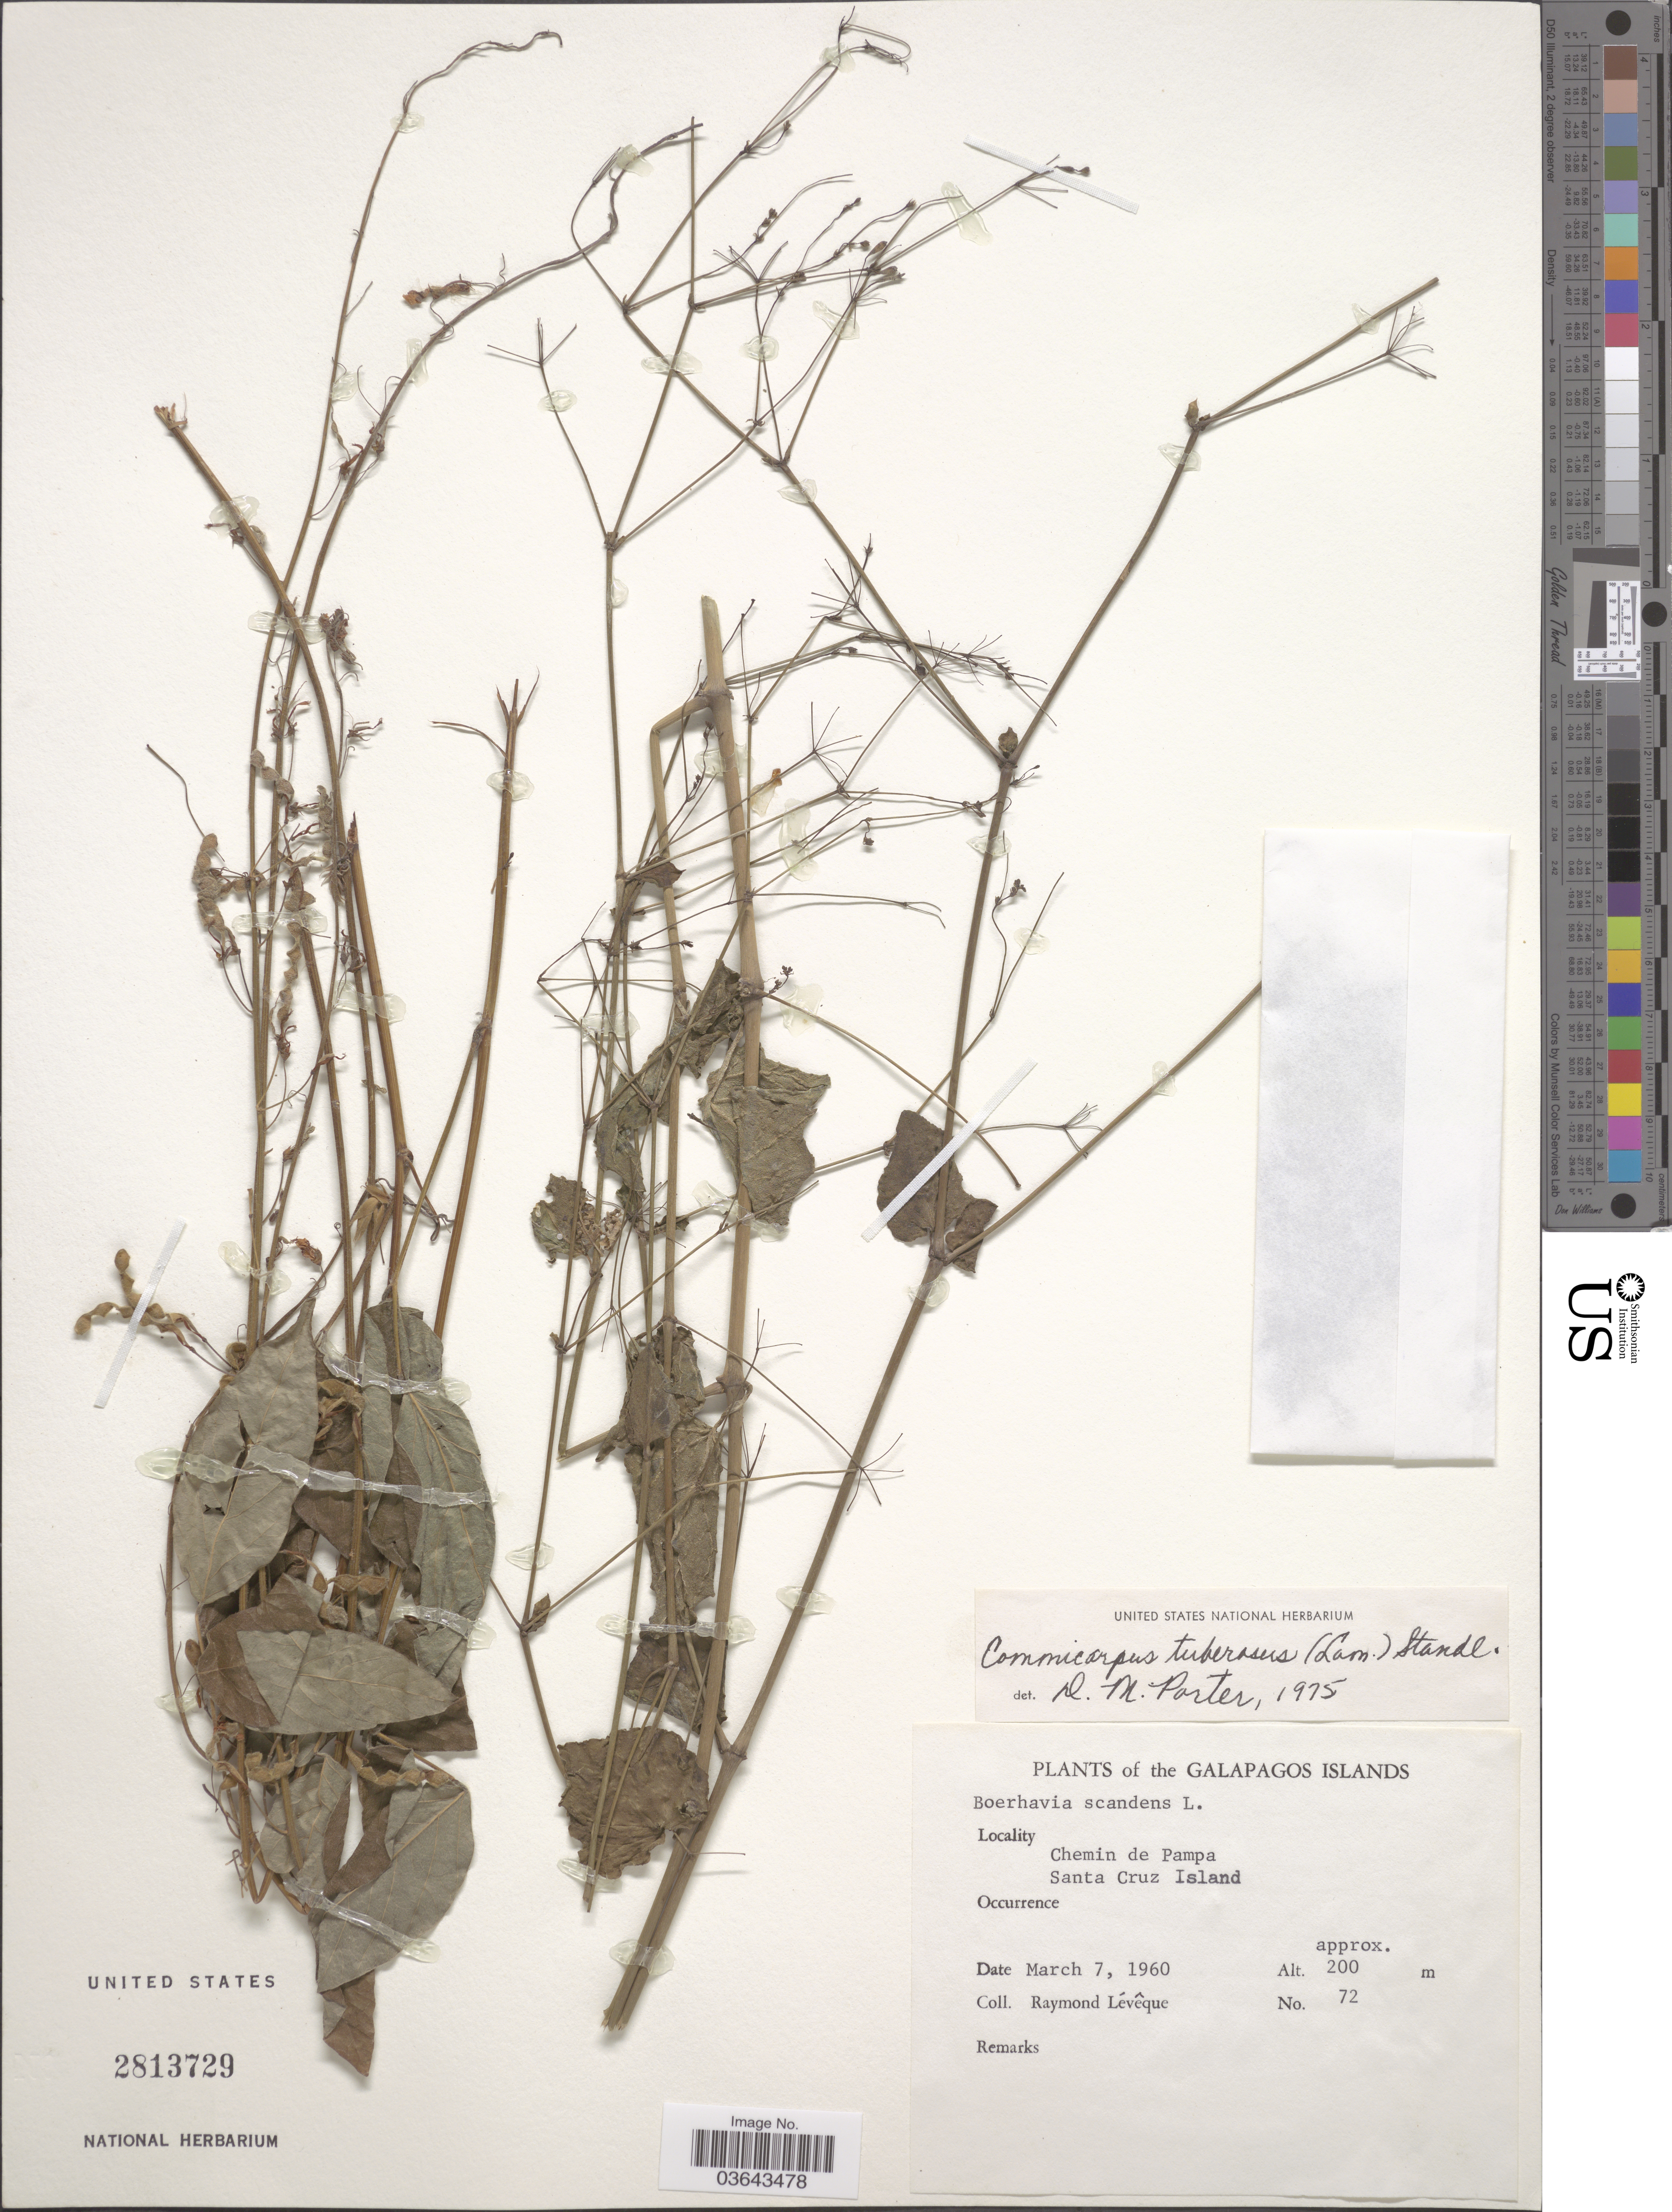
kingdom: Plantae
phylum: Tracheophyta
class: Magnoliopsida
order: Caryophyllales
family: Nyctaginaceae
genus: Boerhavia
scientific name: Boerhavia tuberosa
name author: Lam.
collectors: R. Lévêque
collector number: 72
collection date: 1960-03-07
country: Ecuador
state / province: Colón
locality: The Galapagos Islands. Chemin de Pampa, Santa Cruz Island.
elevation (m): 200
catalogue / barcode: US 2813729